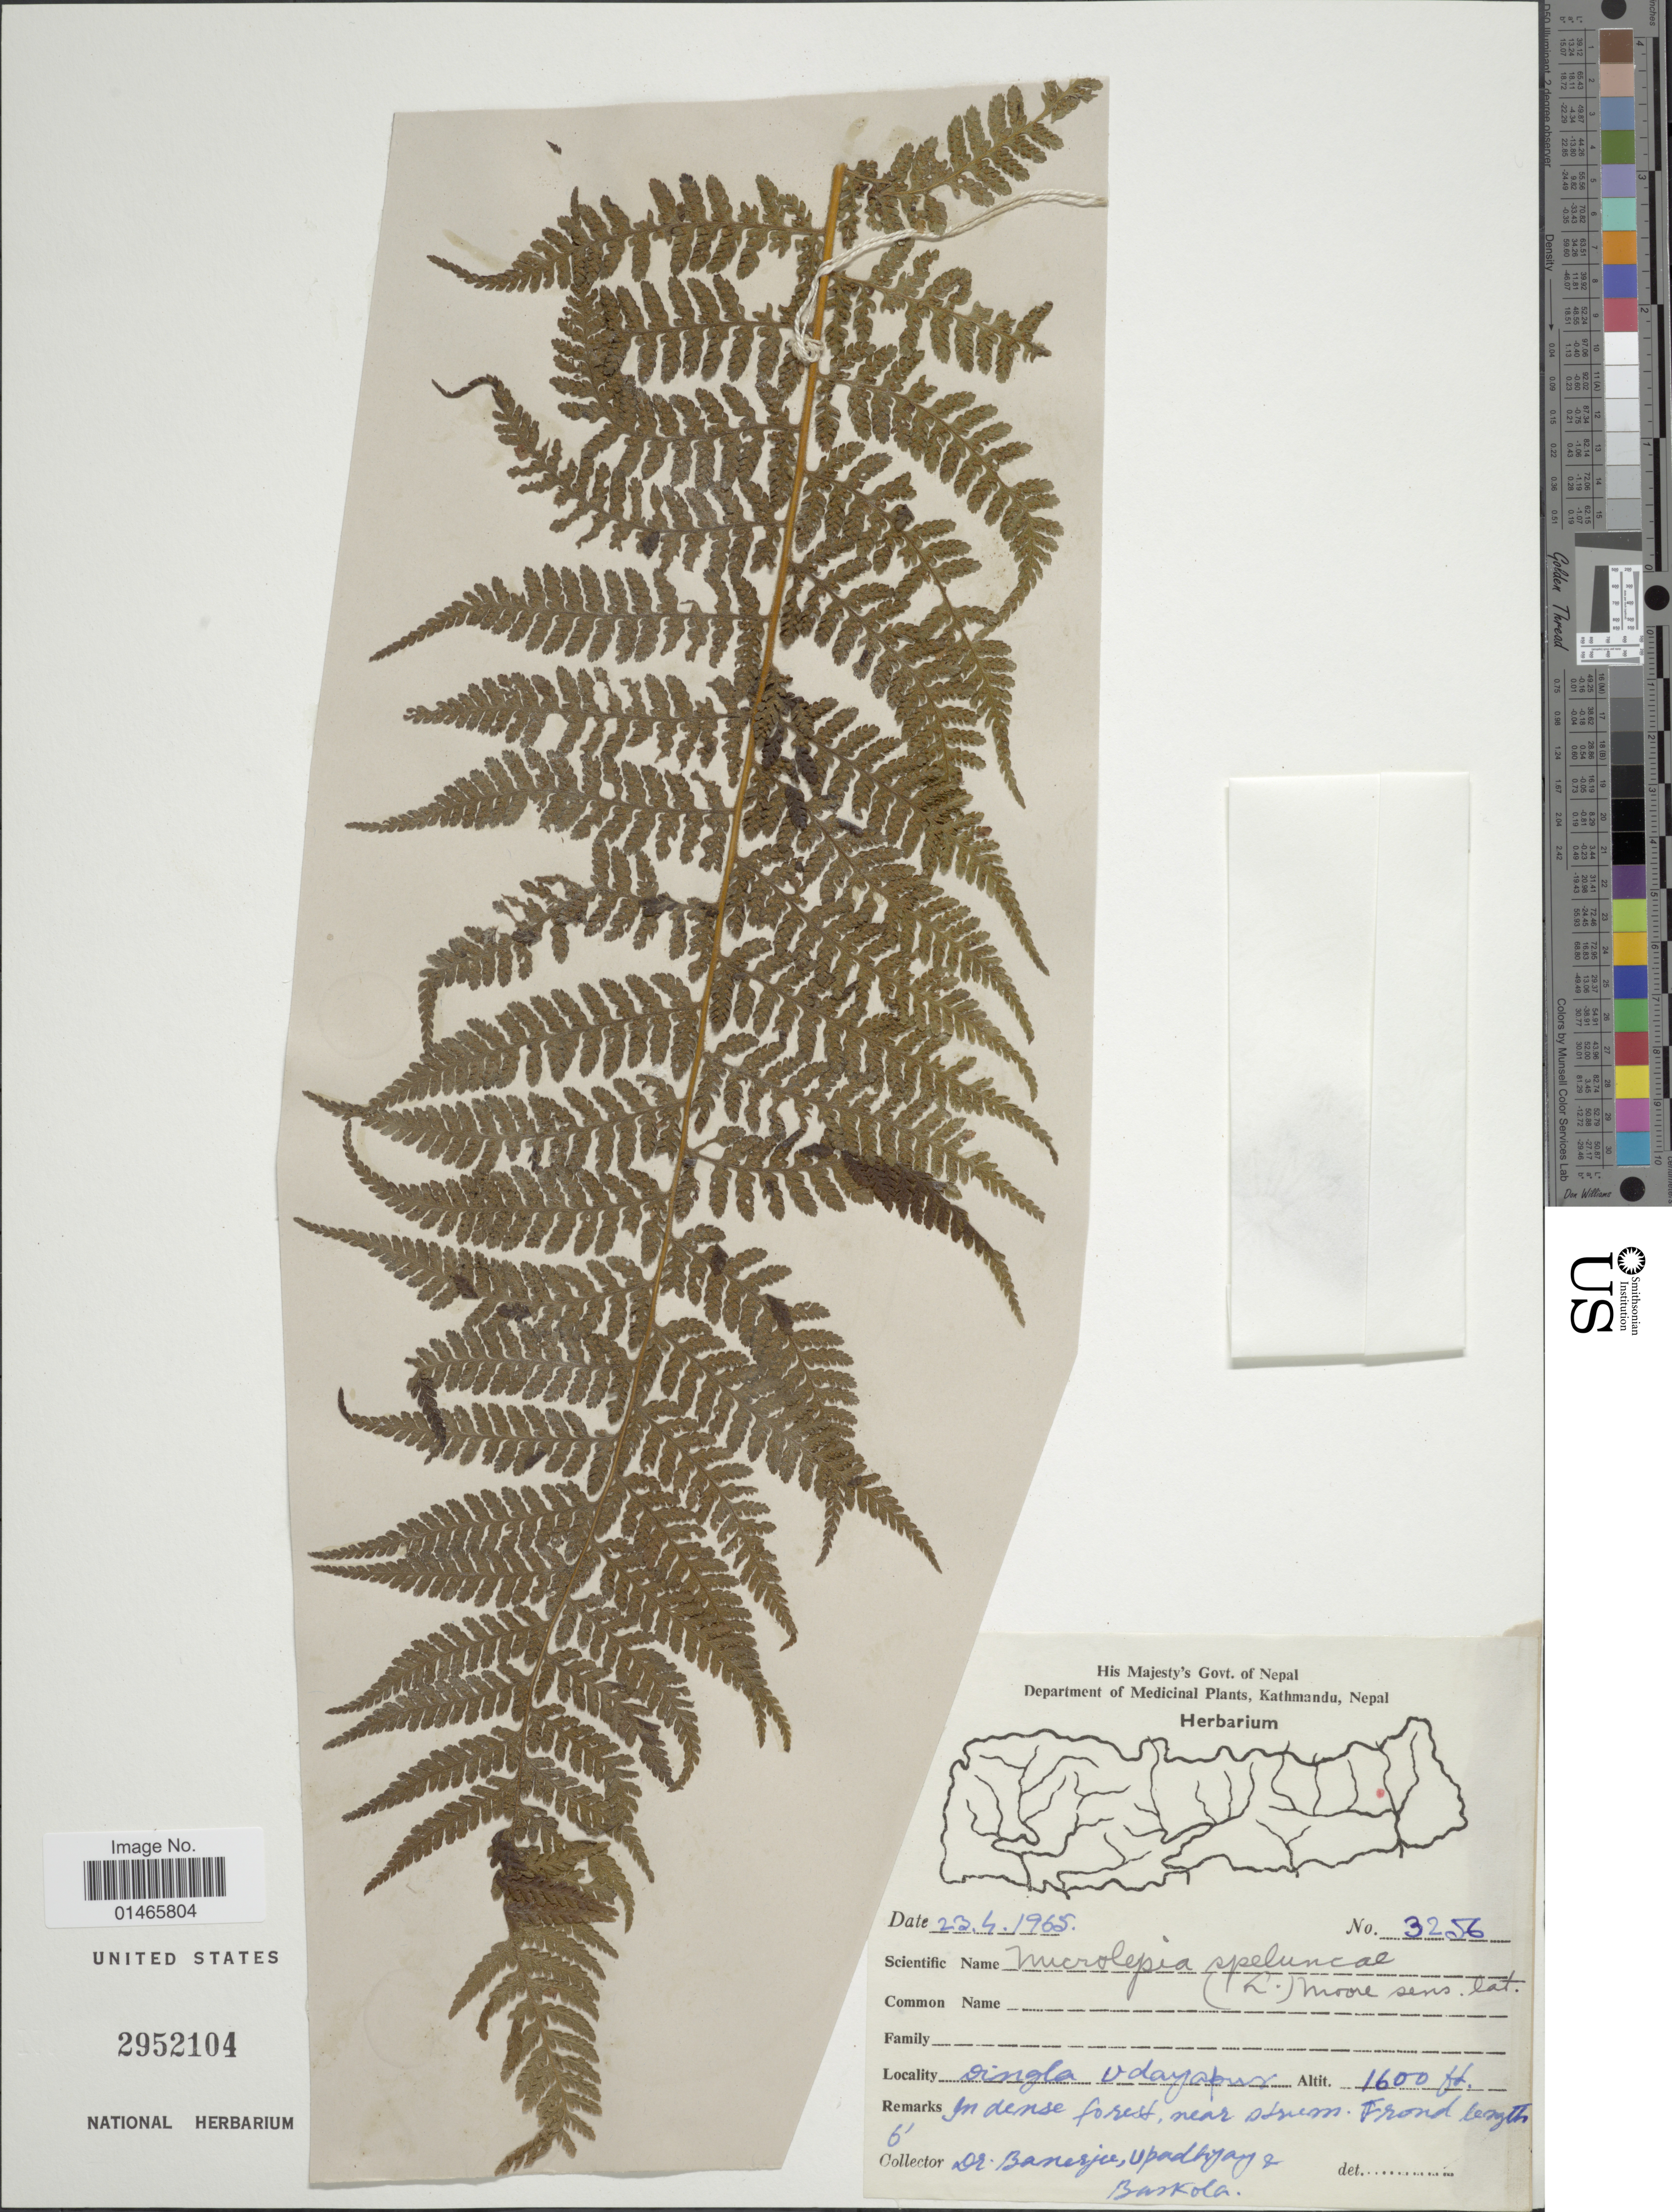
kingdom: Plantae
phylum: Tracheophyta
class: Polypodiopsida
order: Polypodiales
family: Dennstaedtiaceae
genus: Microlepia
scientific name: Microlepia speluncae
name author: (L.) T. Moore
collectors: -. Banerjee, Upadhyay, -- & Baskola, --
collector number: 3256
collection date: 1965-04-23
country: Nepal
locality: Dingla, Udayapur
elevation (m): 488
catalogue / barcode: US 2952104